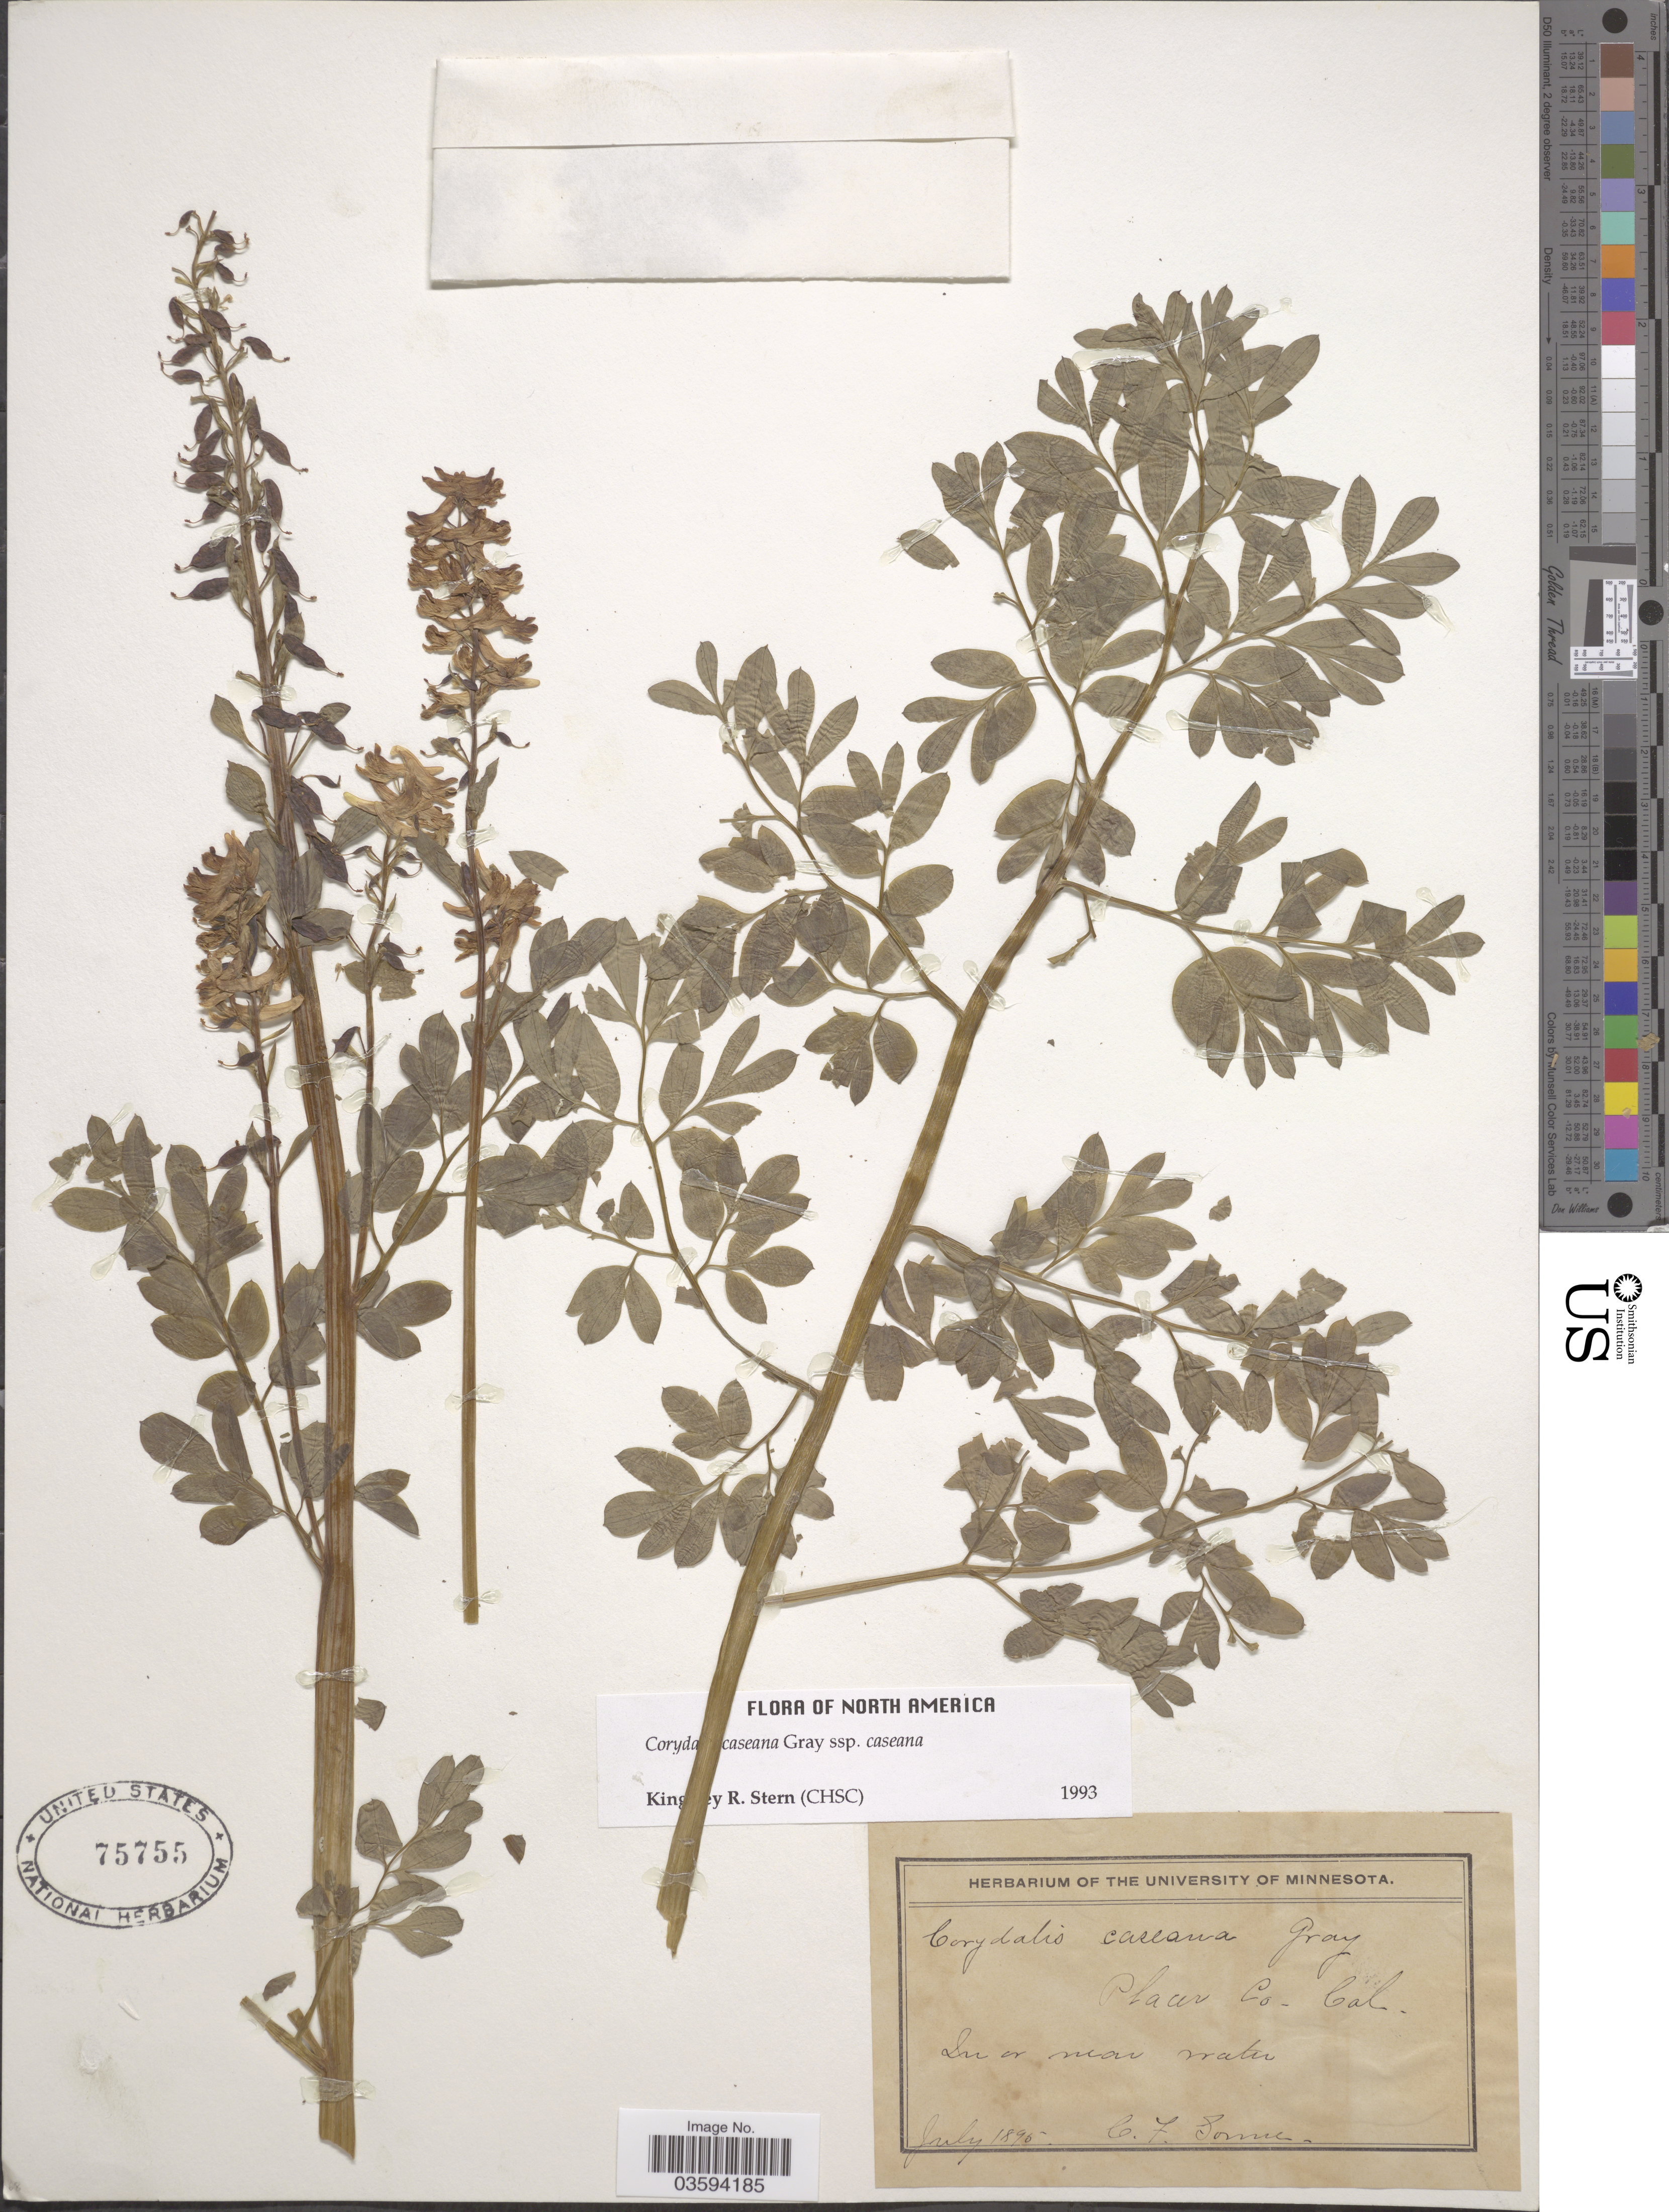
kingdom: Plantae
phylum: Tracheophyta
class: Magnoliopsida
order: Ranunculales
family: Papaveraceae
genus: Corydalis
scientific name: Corydalis caseana subsp. caseana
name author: A. Gray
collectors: C. Sonne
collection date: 1895-07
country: United States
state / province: California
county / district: Placer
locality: Placer Co.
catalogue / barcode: US 75755